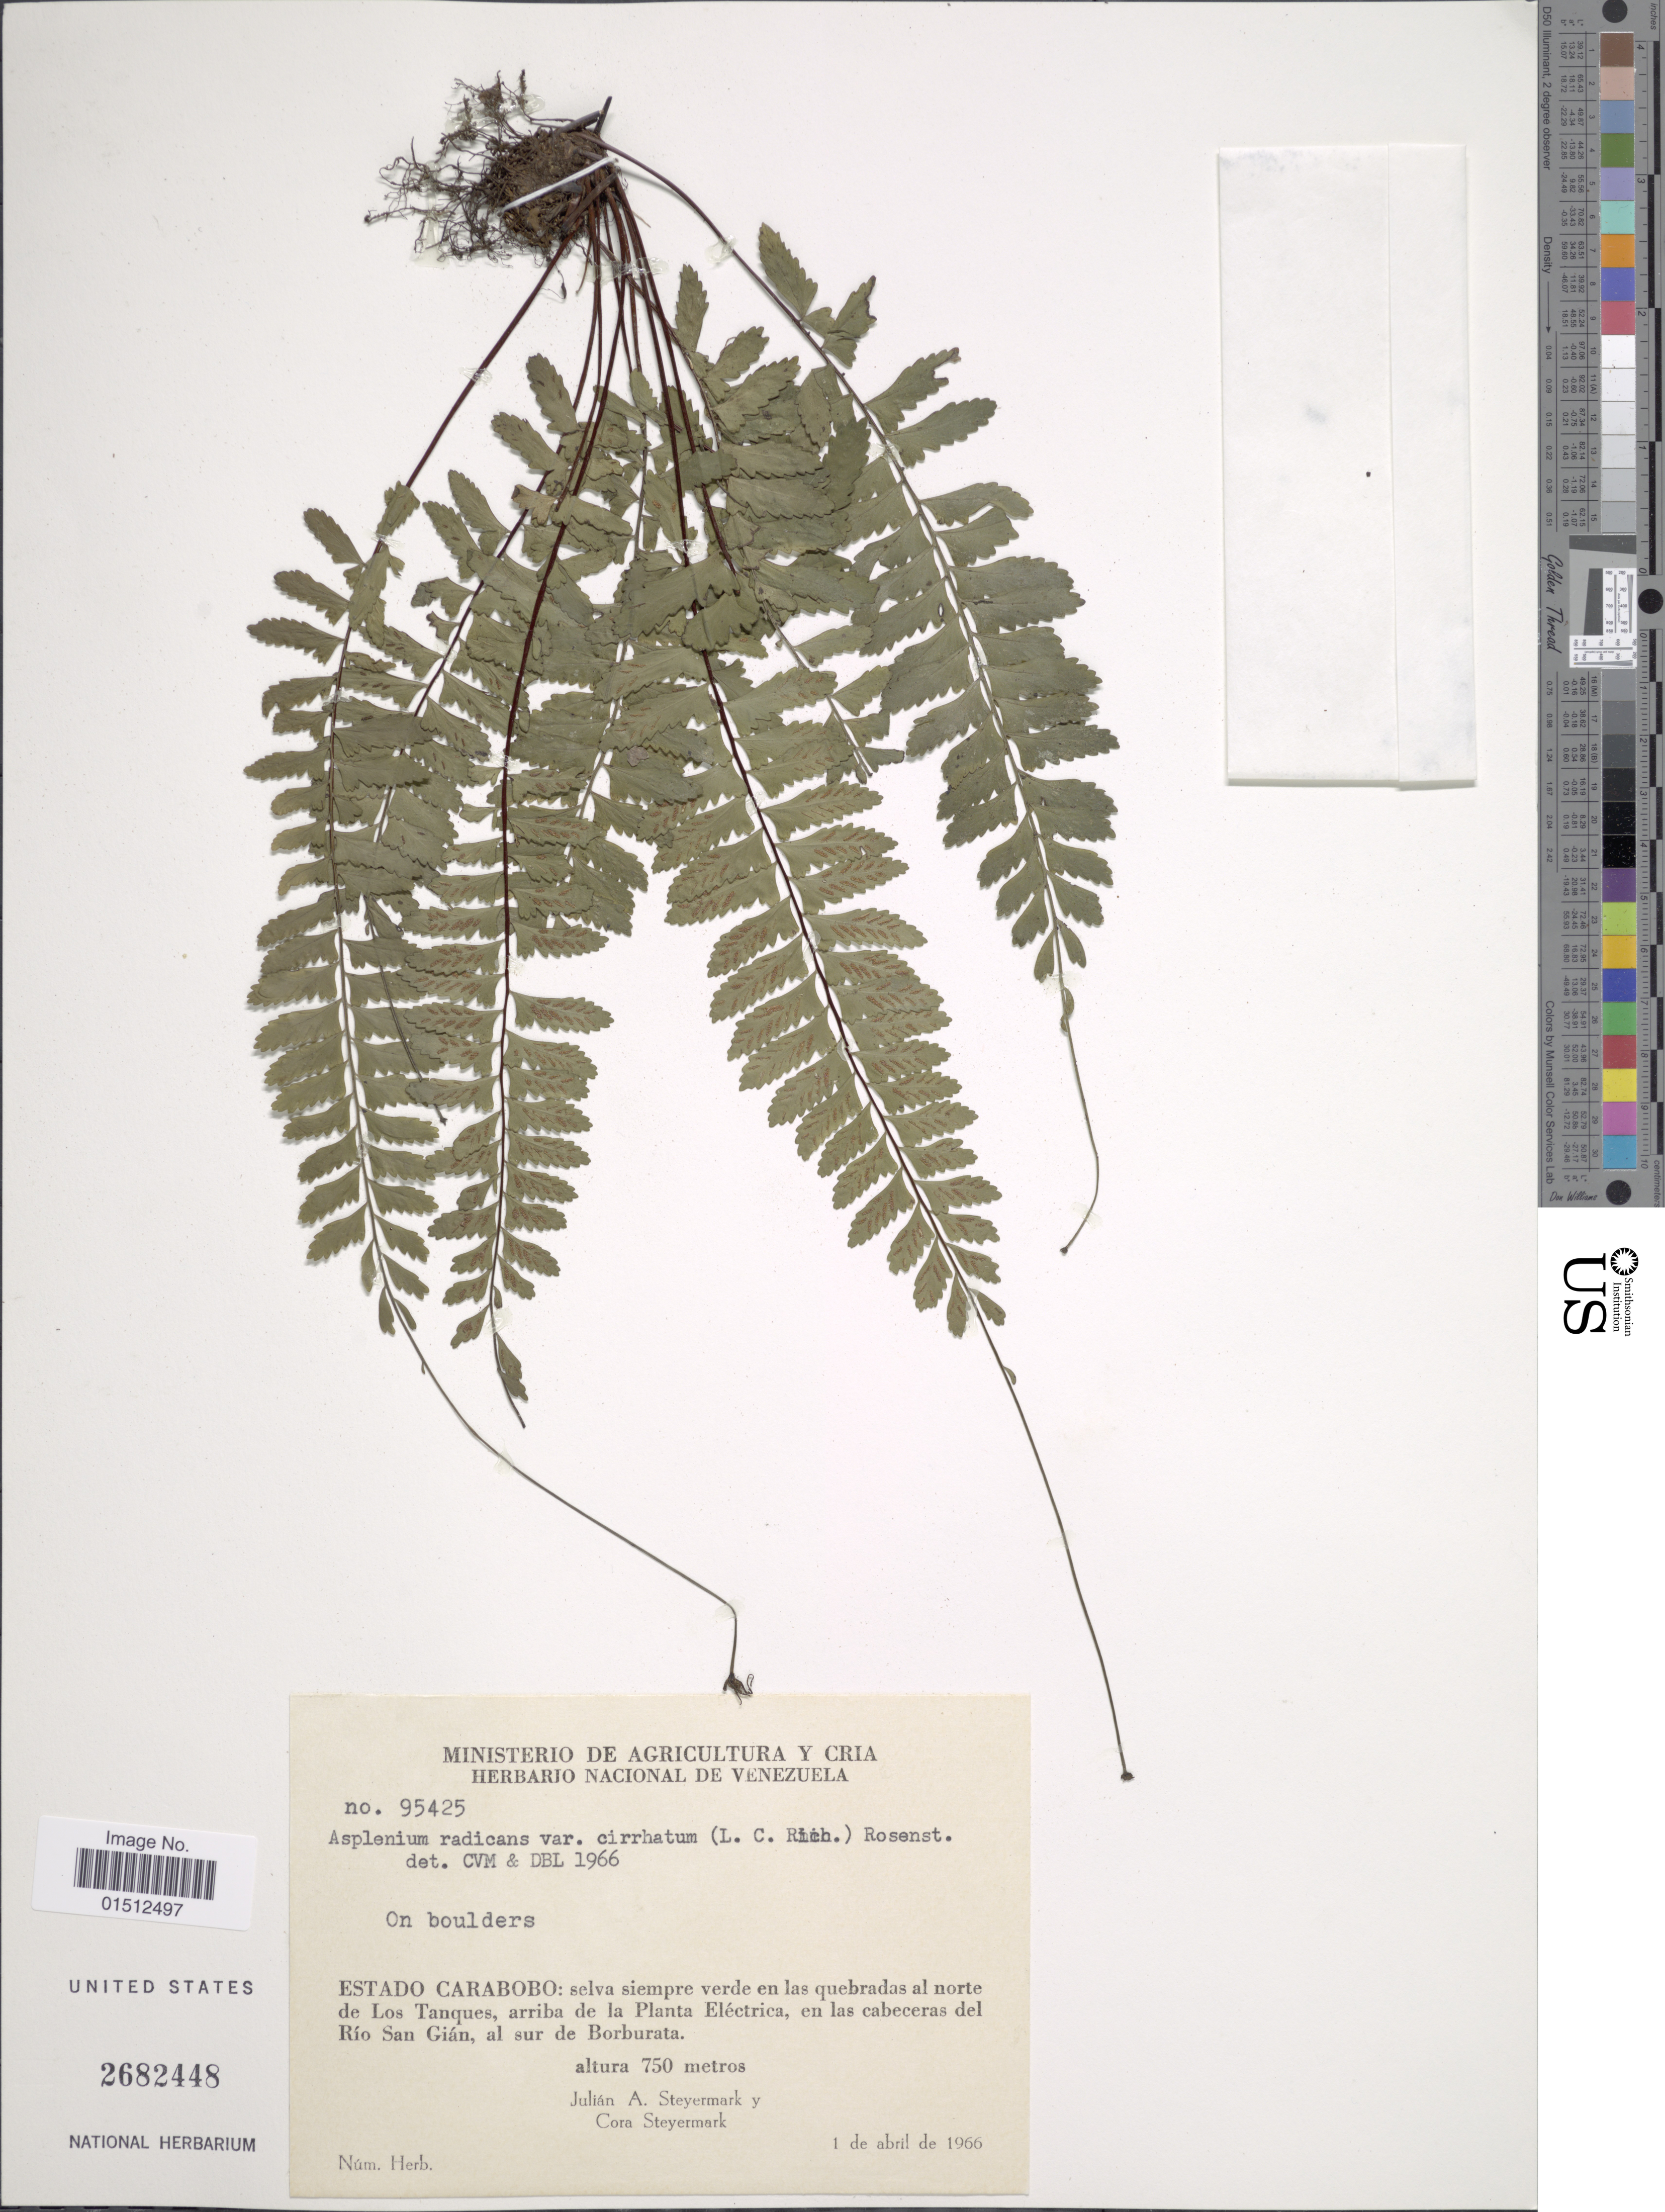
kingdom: Plantae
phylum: Tracheophyta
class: Polypodiopsida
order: Polypodiales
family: Aspleniaceae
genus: Asplenium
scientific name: Asplenium radicans var. cirrhatum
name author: (Rich. ex Willd.) Rosenst.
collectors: J. Steyermark & C. Steyermark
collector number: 95425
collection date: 1966-04-01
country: Venezuela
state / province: Carabobo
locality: Estado Carabobo: selva siempre verde en las quebradas al norte de Los Tanques, arriba de la Planta Electrica, en las cabecceras del Rio San Gian, al sur de Borburata.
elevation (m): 750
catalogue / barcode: US 2682448